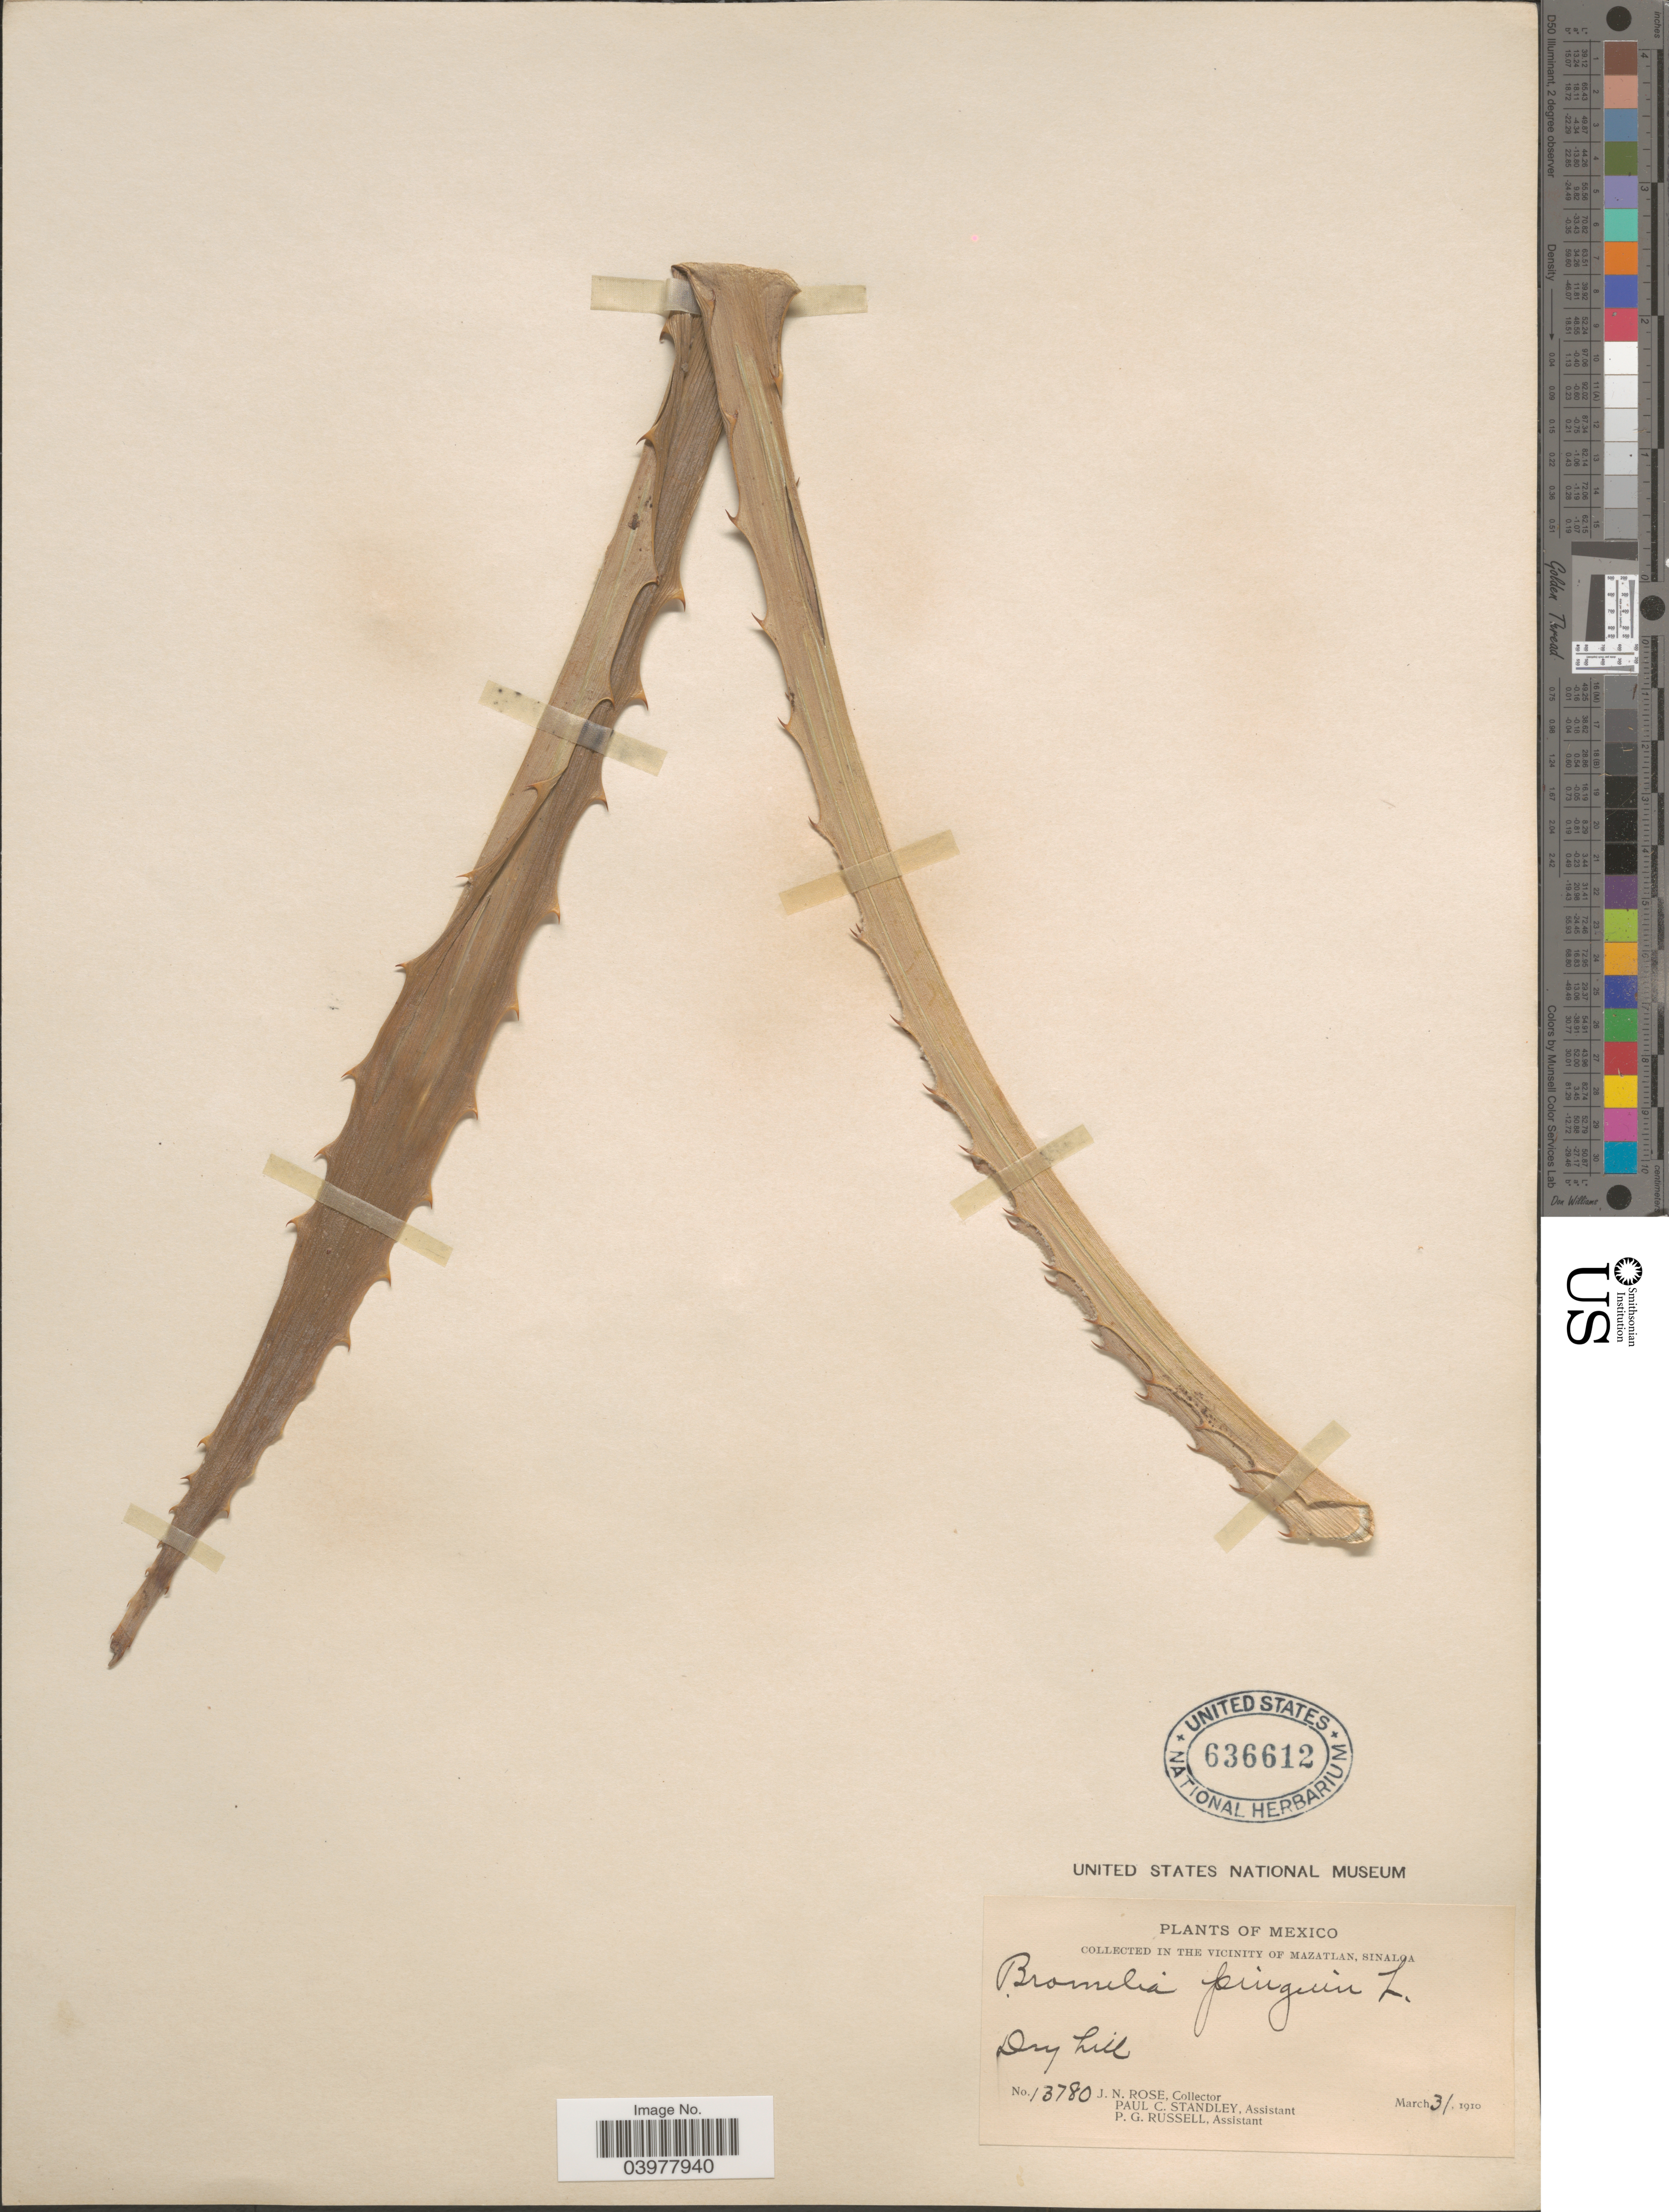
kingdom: Plantae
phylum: Tracheophyta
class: Liliopsida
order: Poales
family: Bromeliaceae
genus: Bromelia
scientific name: Bromelia pinguin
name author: L.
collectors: J. N. Rose, P. C. Standley & P. G. Russell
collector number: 13780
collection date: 1910-03-31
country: Mexico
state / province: Sinaloa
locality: In the Vicinity of Mazatlan.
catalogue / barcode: US 636612